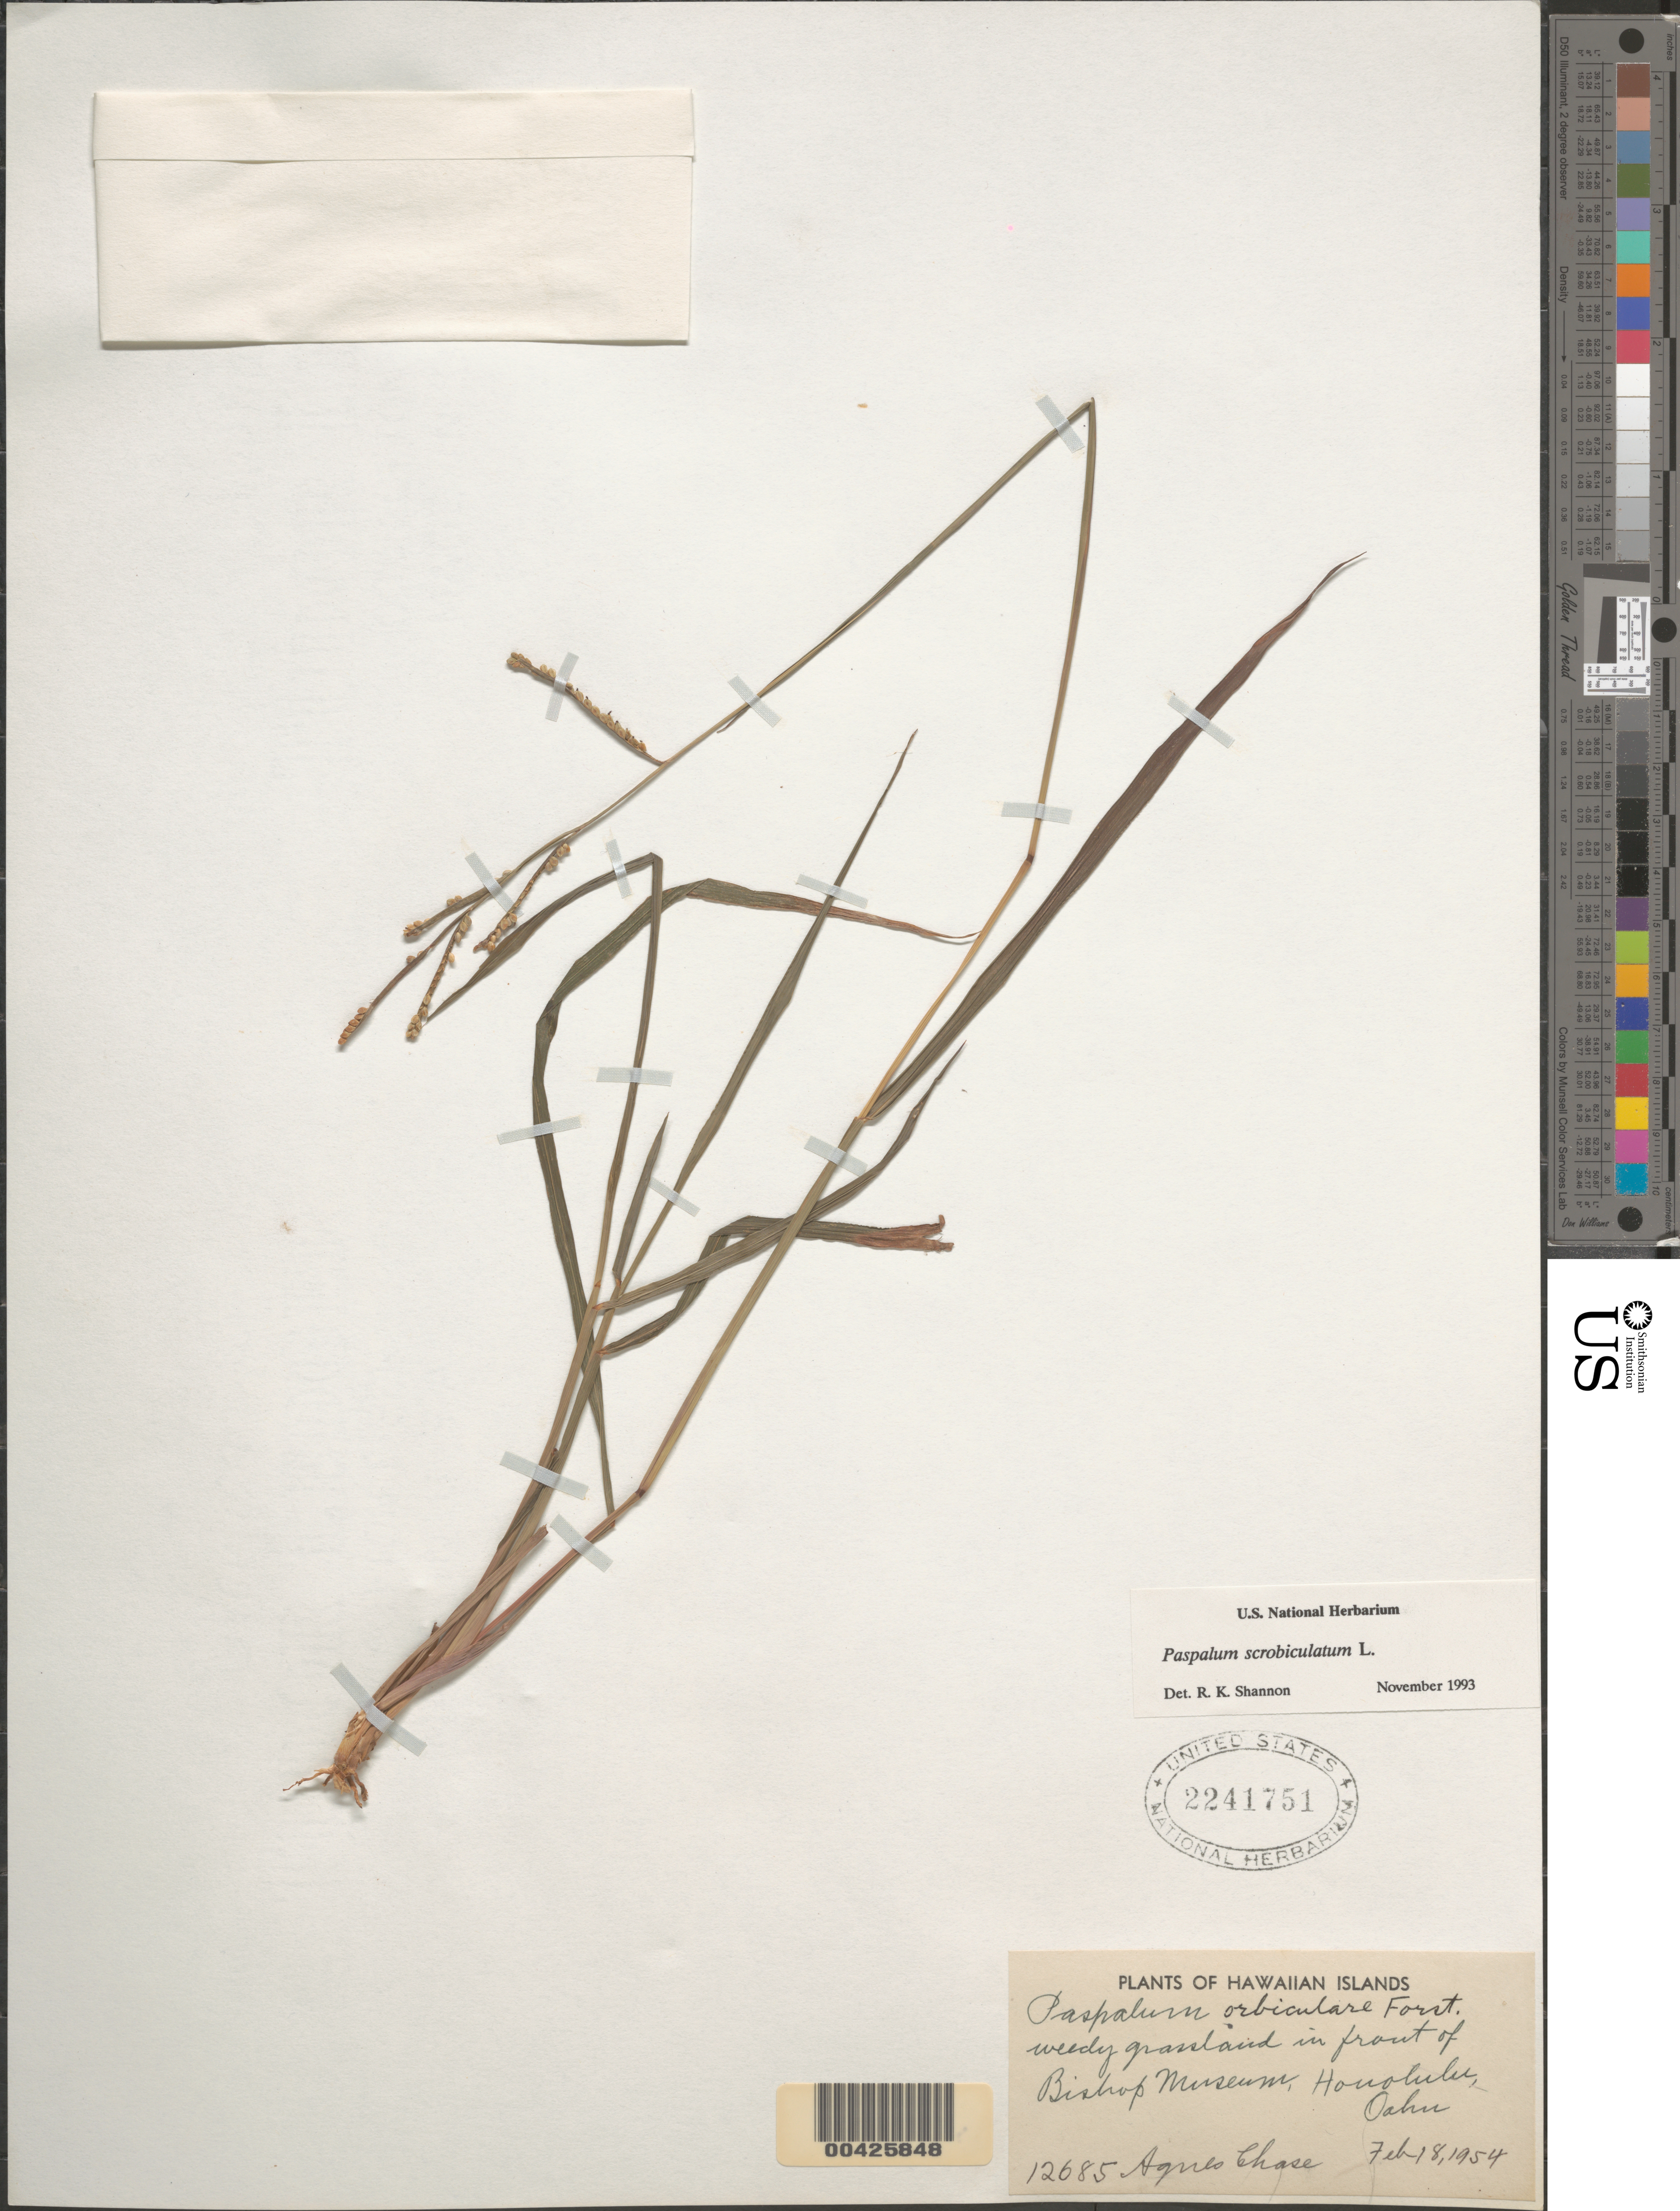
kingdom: Plantae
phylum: Tracheophyta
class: Liliopsida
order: Poales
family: Poaceae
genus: Paspalum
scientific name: Paspalum scrobiculatum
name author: L.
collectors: A. Chase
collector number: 12685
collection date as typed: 18 Feb 1954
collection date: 1954-02-18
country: United States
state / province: Hawaii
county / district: Honolulu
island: Oahu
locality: In front of Bishop Museum, Honolulu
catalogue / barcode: US 2241751